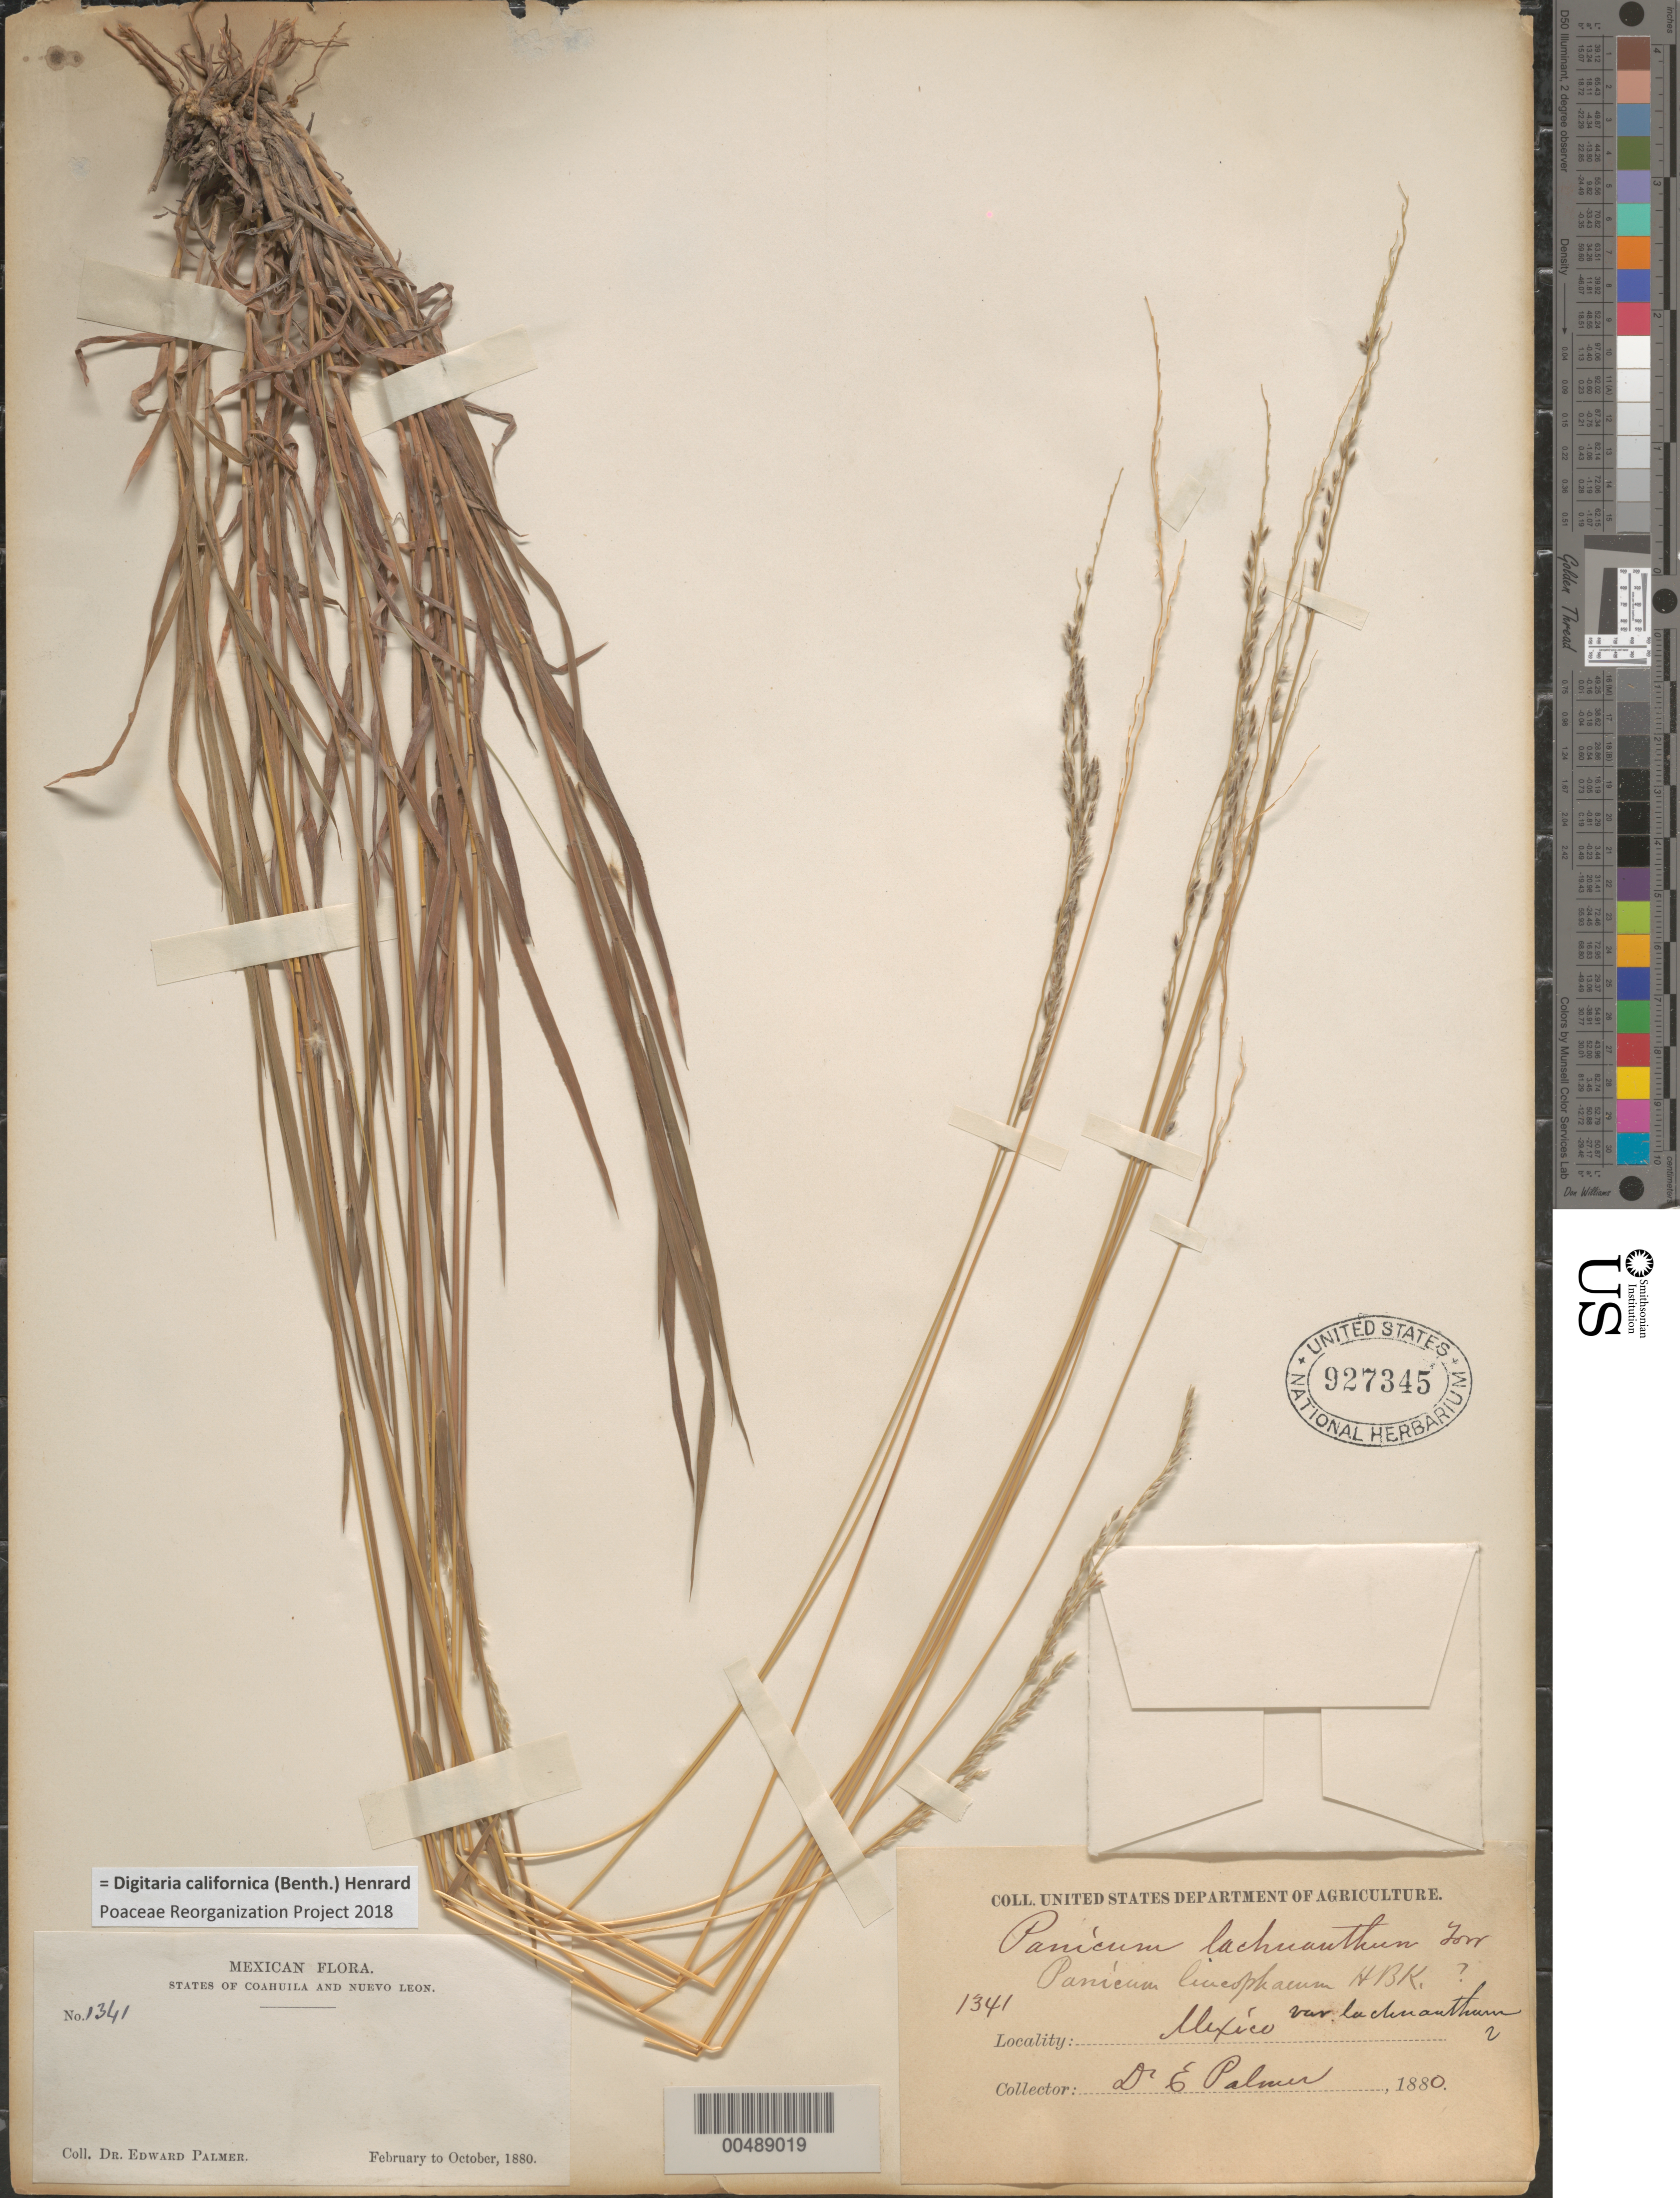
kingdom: Plantae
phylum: Tracheophyta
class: Liliopsida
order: Poales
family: Poaceae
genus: Digitaria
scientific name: Digitaria californica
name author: (Benth.) Henr.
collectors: E. Palmer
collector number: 1341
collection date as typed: Feb 1880 to Oct 1880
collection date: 1880-02/1880-10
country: Mexico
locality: Coahuila and Nuevo Leon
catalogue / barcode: US 927345